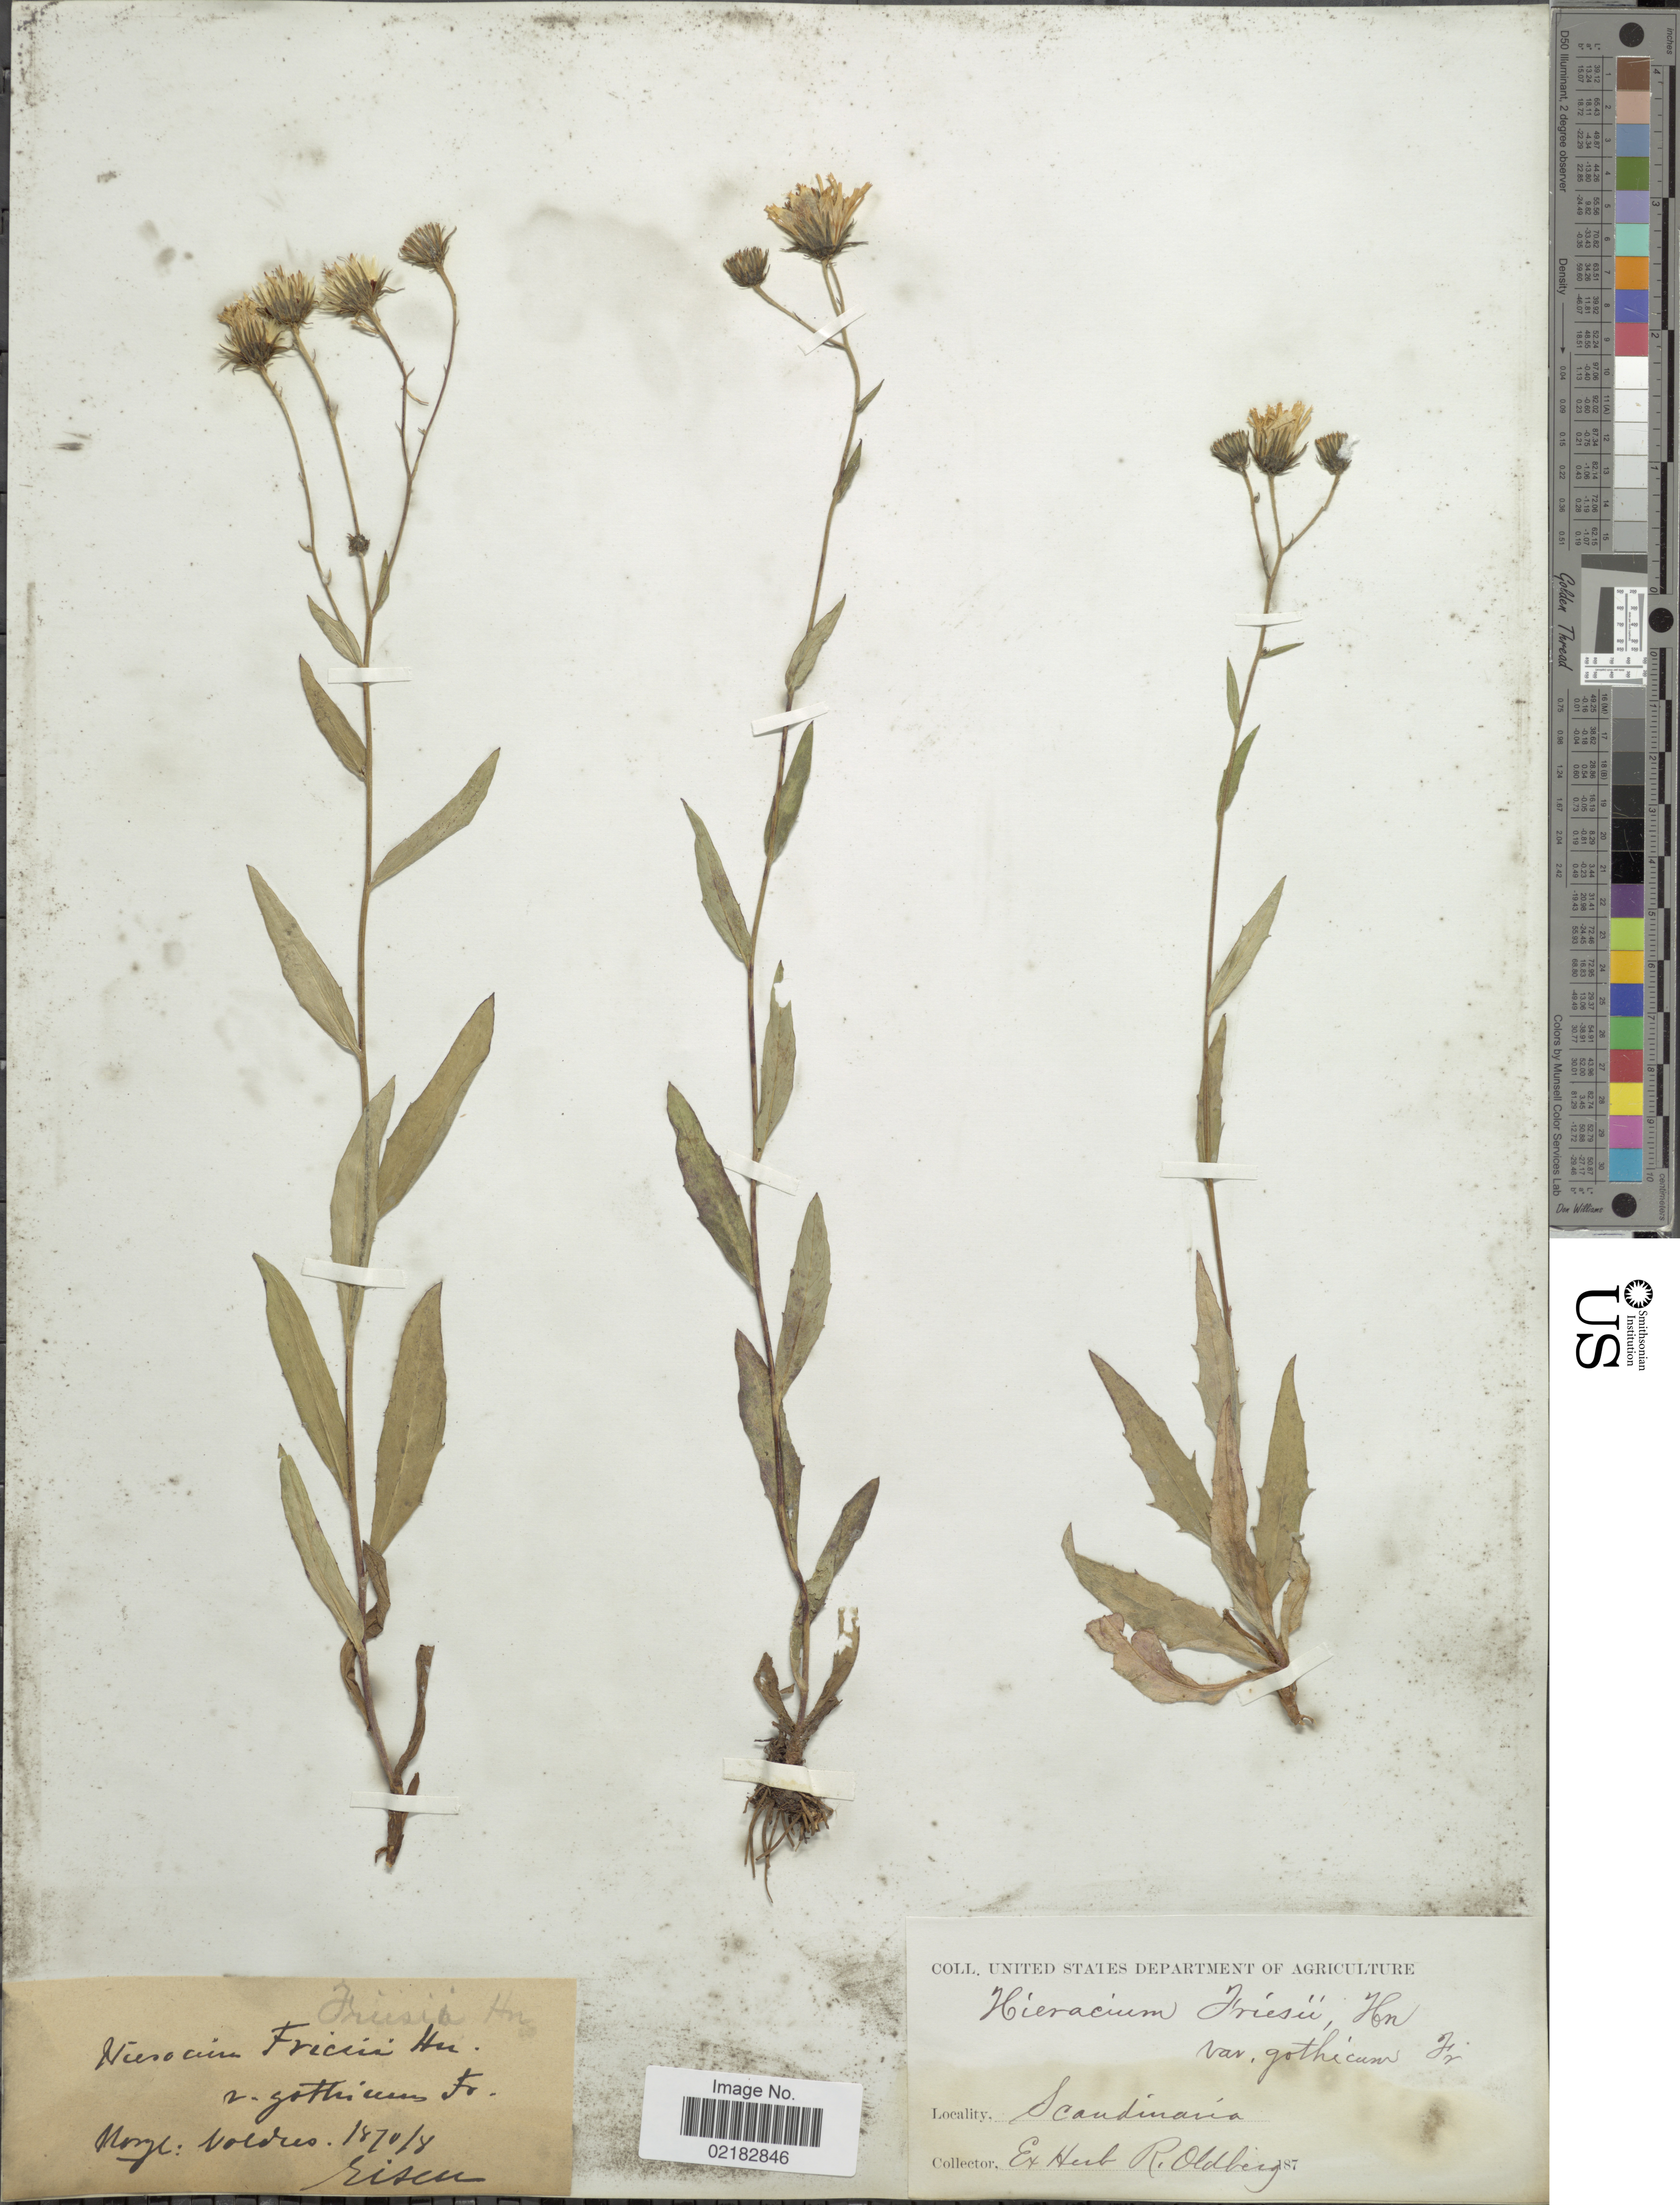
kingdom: Plantae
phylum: Tracheophyta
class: Magnoliopsida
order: Asterales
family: Asteraceae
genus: Hieracium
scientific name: Hieracium friesii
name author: Hartm.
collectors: Risen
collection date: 1870-08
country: Norway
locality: Norge: Valdres.